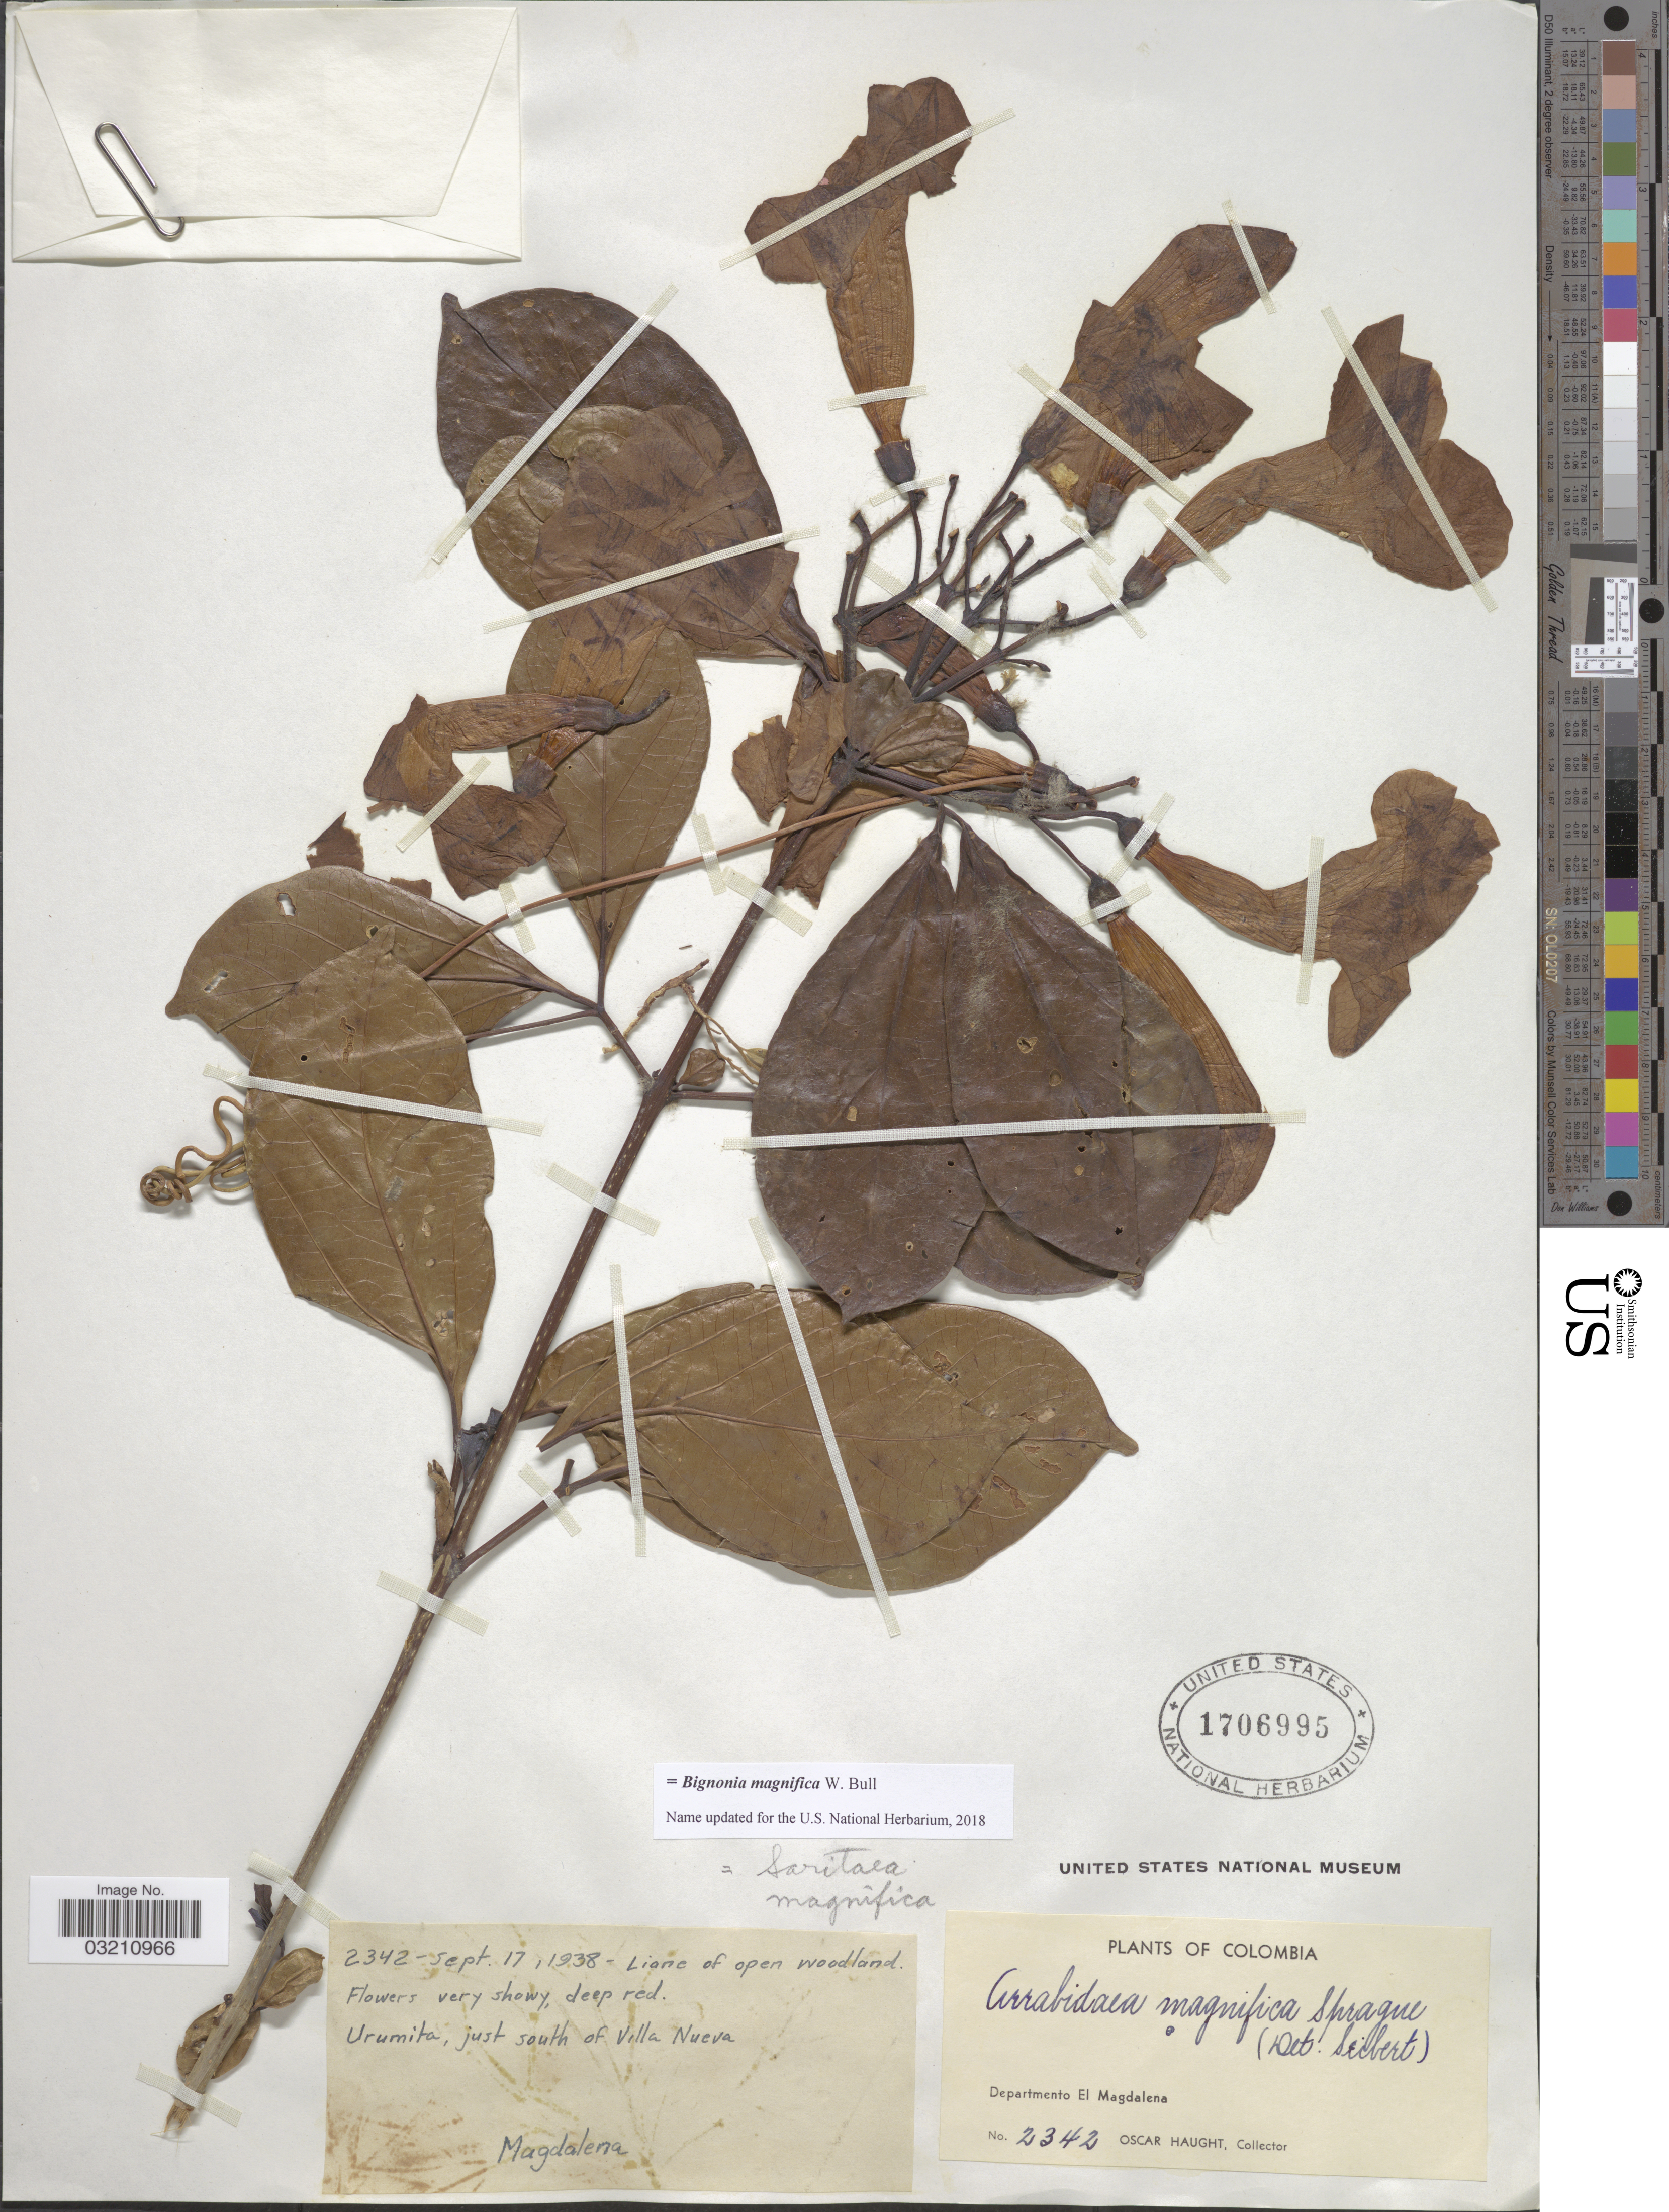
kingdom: Plantae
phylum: Tracheophyta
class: Magnoliopsida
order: Lamiales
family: Bignoniaceae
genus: Bignonia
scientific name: Bignonia magnifica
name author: W. Bull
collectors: O. L. Haught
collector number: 2342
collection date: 1938-09-17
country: Colombia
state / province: Magdalena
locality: Departmento El Magdalena. Urumita, just south of Villa Nueva.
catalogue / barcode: US 1706995